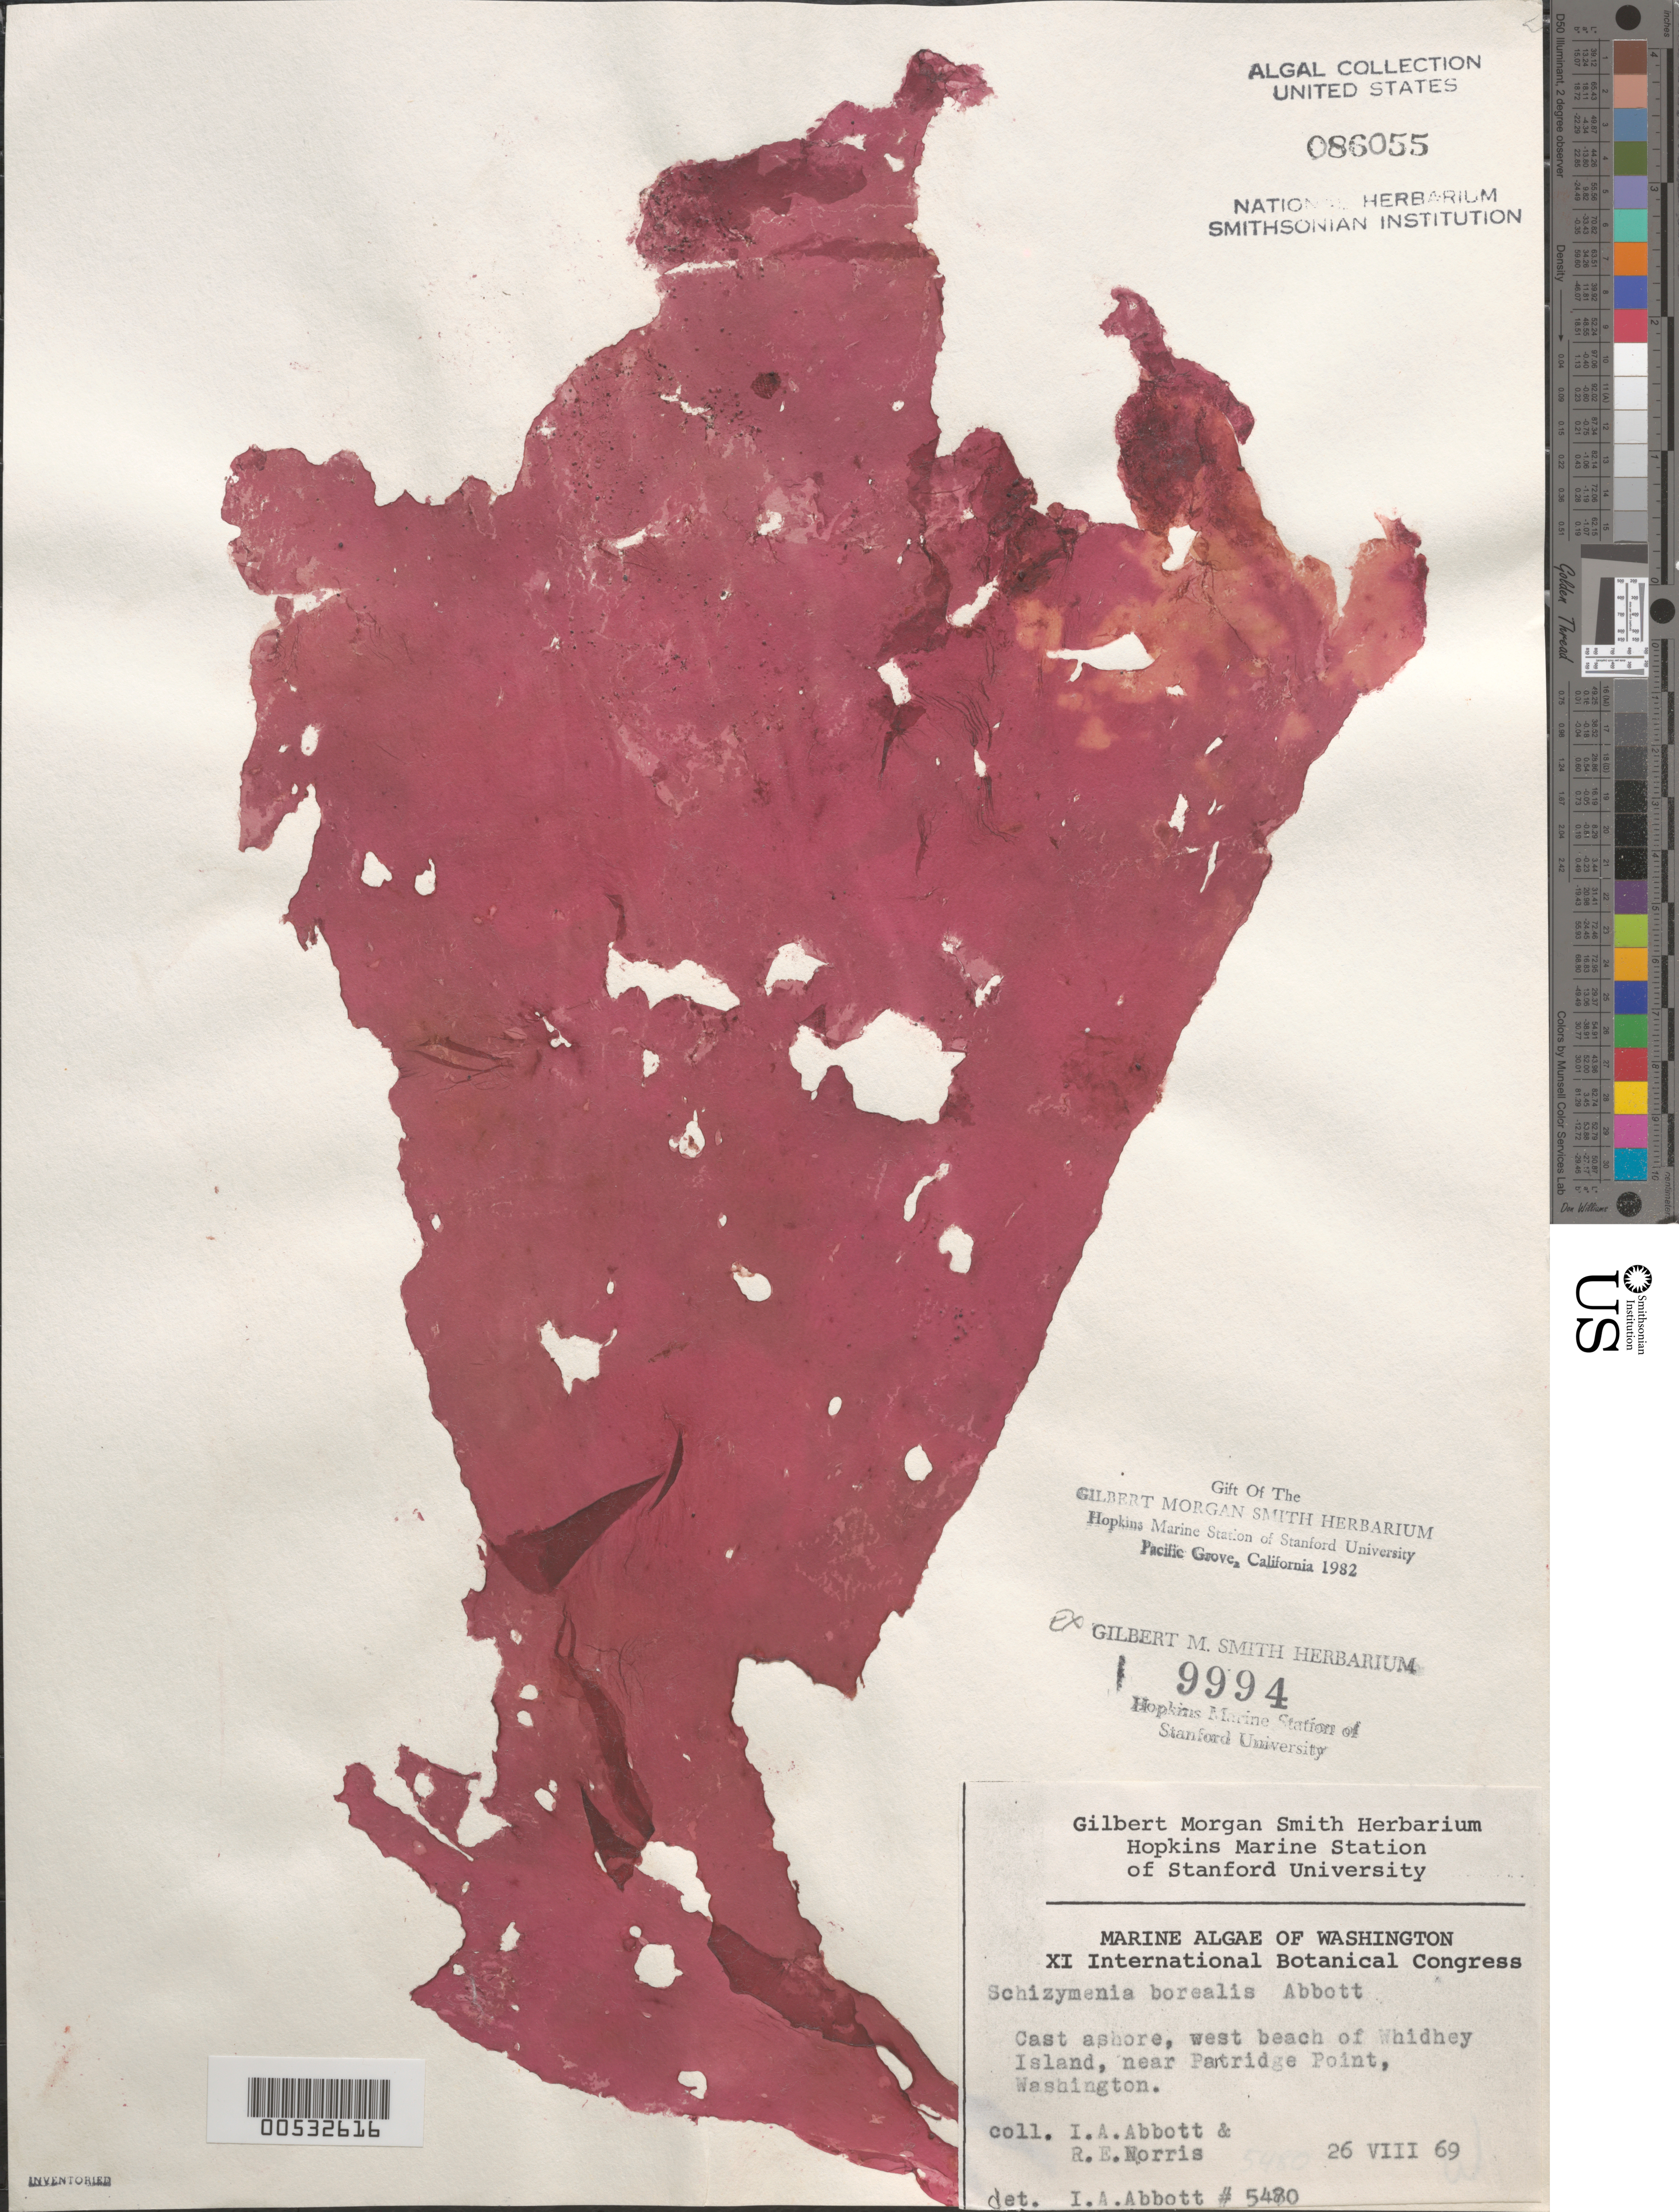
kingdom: Plantae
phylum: Rhodophyta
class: Florideophyceae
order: Gigartinales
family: Dumontiaceae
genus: Neodilsea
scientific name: Neodilsea borealis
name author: (I.A. Abbott) S.C. Lindstrom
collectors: I. A. Abbott & R. E. Norris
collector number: IAA 5480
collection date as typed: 26 Aug 1969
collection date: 1969-08-26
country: United States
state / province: Washington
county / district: Island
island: Whidbey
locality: West Beach near Partridge Point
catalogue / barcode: US 86055